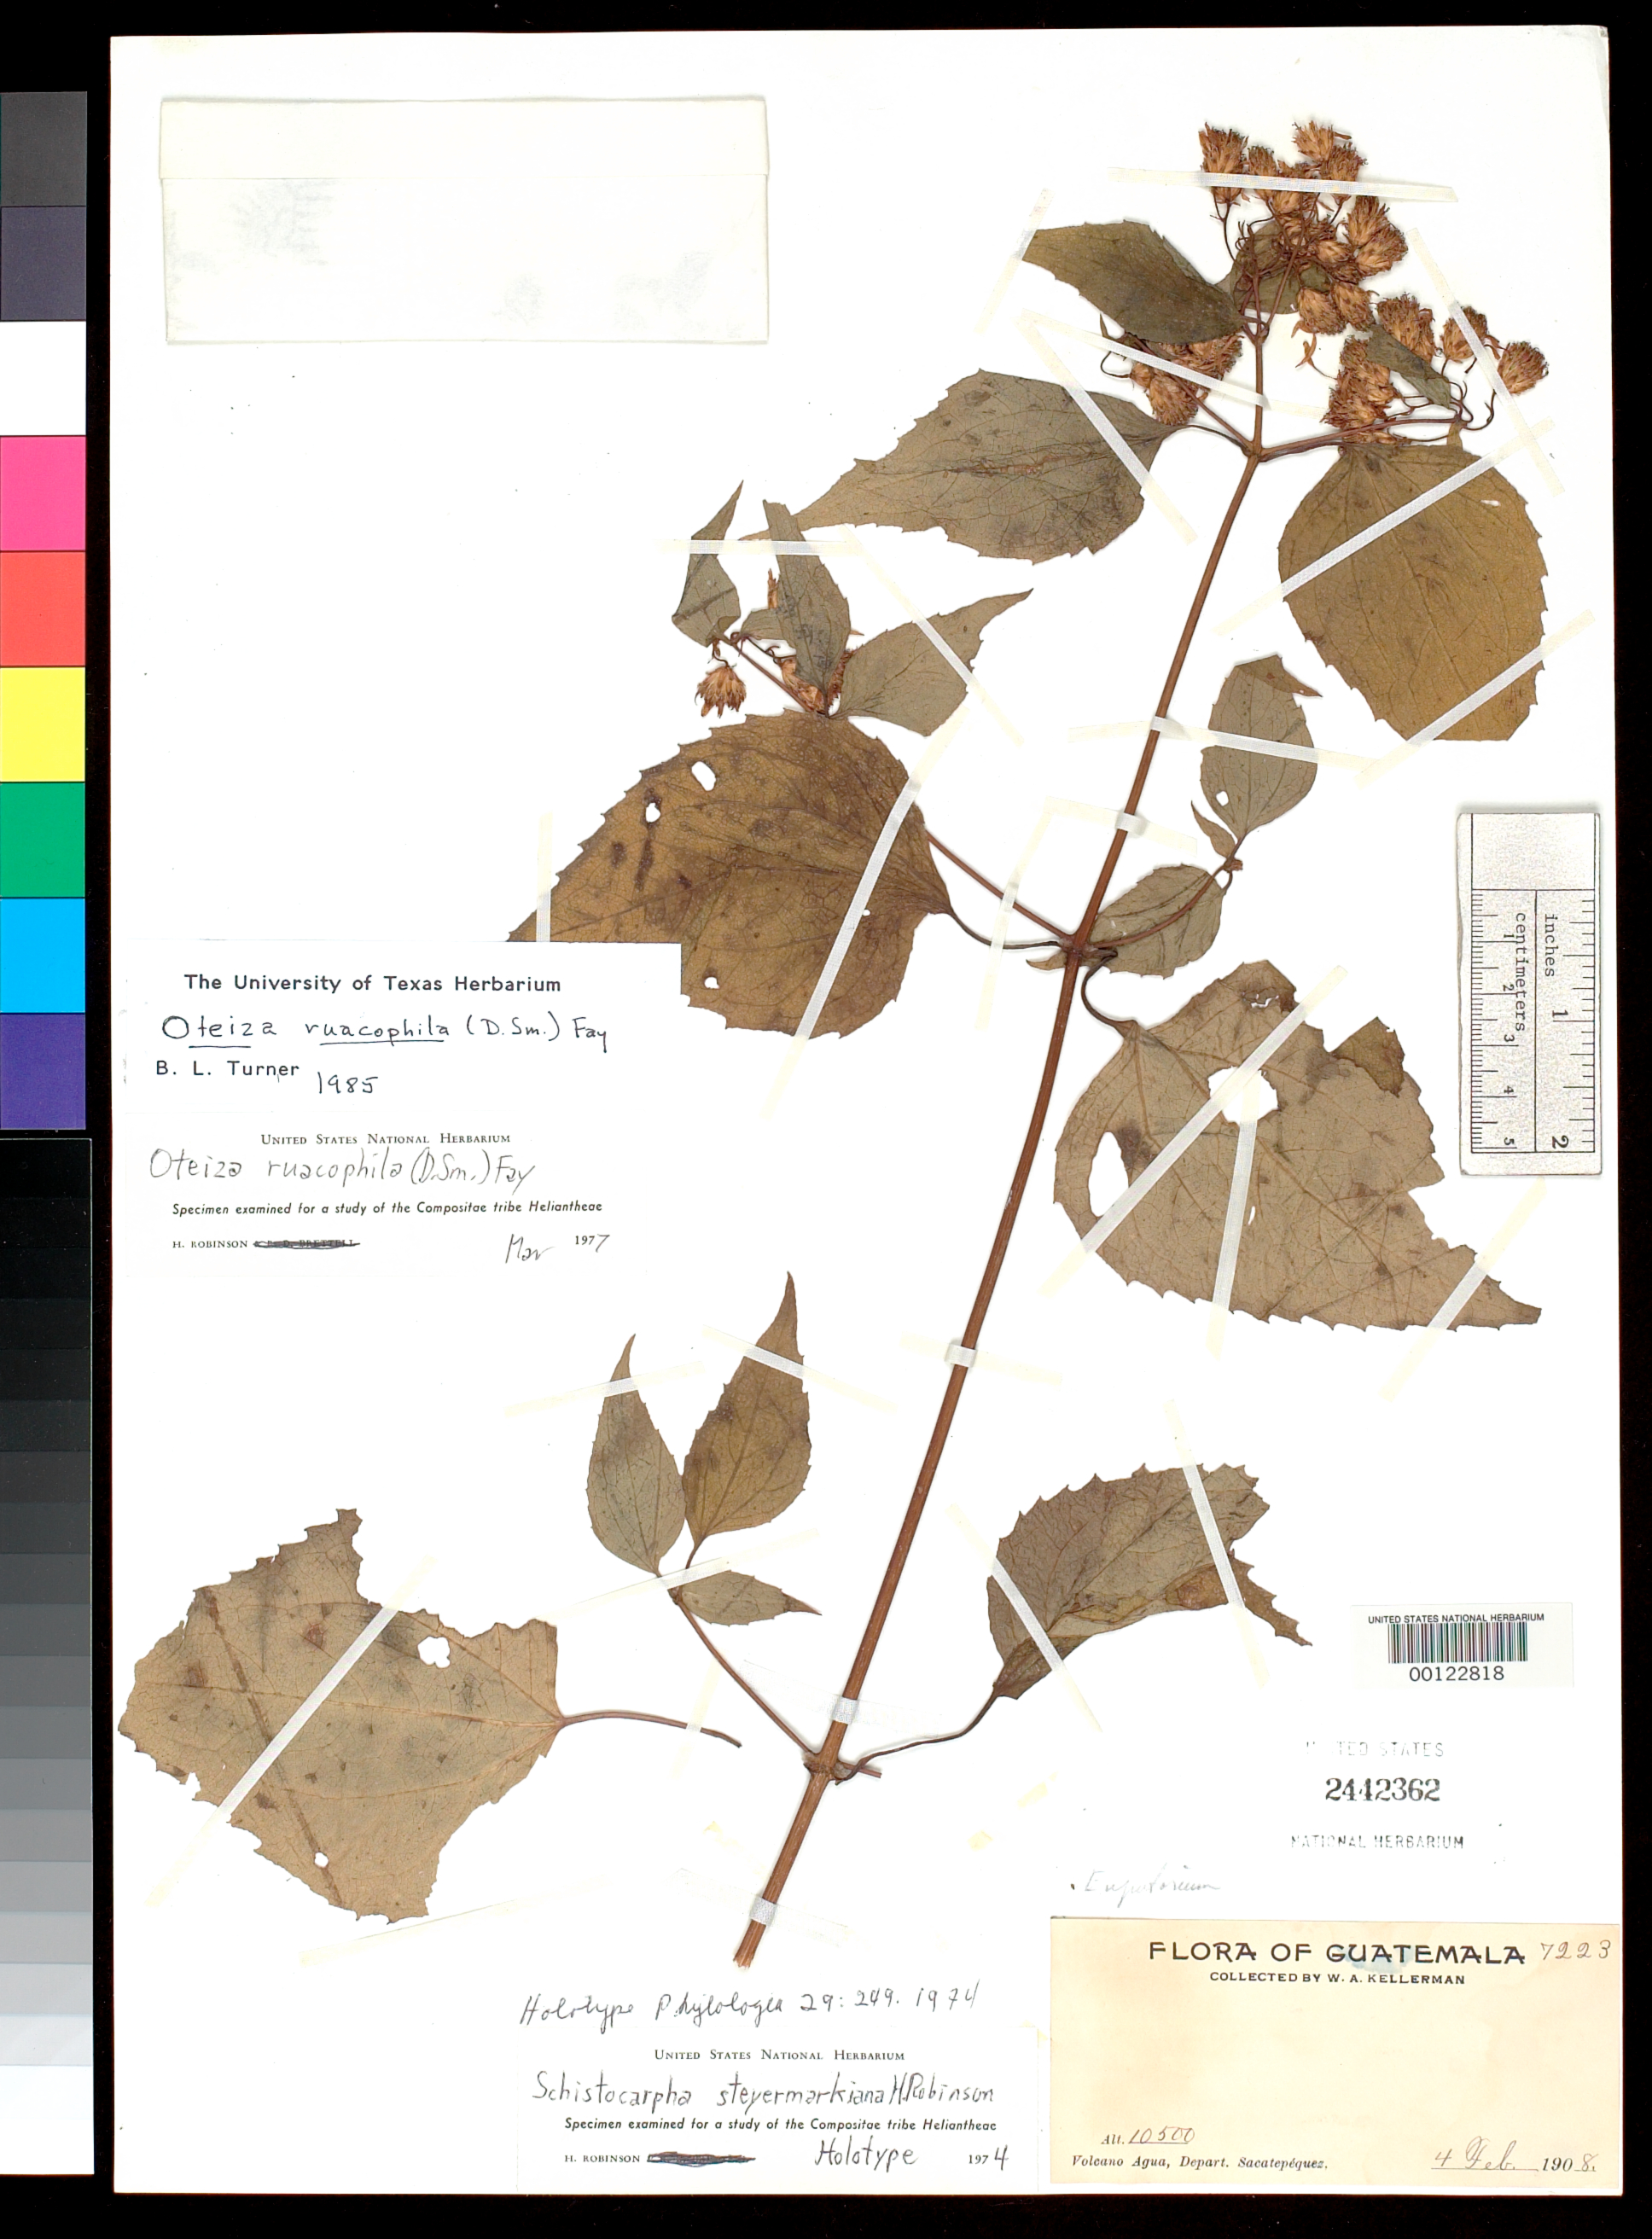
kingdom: Plantae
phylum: Tracheophyta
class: Magnoliopsida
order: Asterales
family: Asteraceae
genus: Schistocarpha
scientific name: Schistocarpha steyermarkiana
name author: H. Rob.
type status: Holotype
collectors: W. A. Kellerman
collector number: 7223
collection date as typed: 04 Feb 1908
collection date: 1908-02-04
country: Guatemala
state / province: Sacatepéquez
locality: Volcano Agua; alt. 10,000 ft.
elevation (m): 3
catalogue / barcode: US 2442362